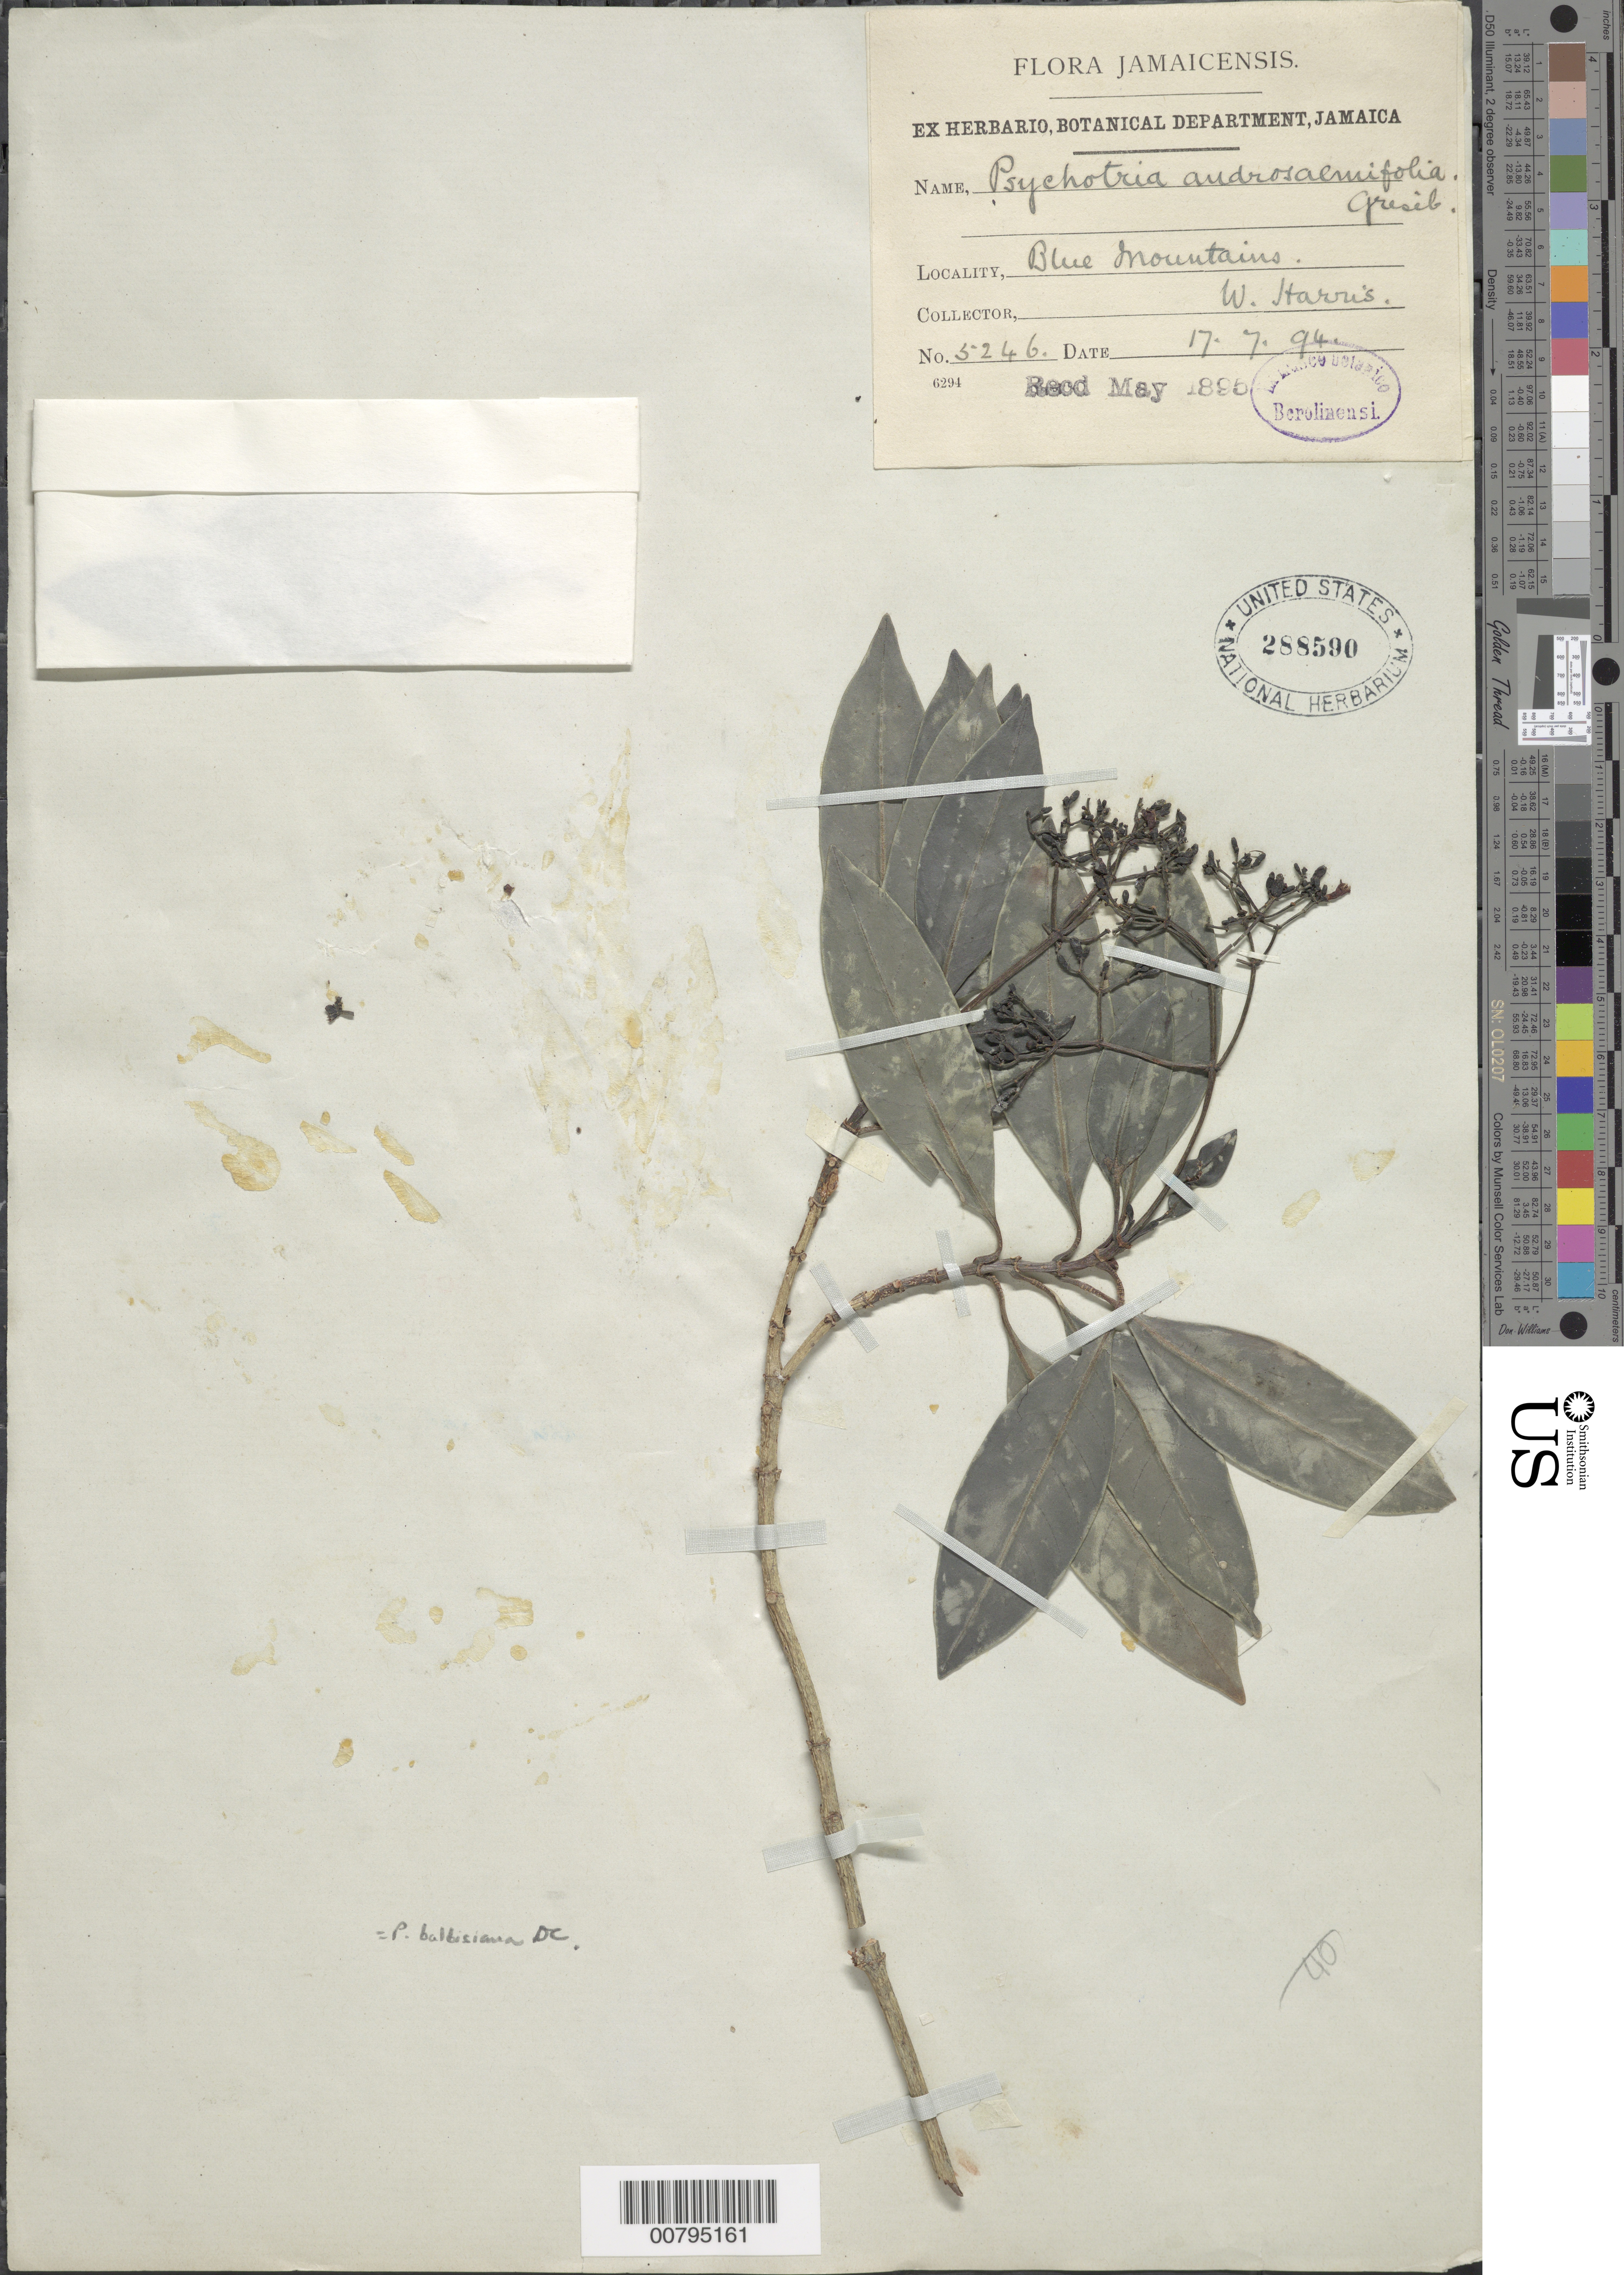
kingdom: Plantae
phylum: Tracheophyta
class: Magnoliopsida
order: Gentianales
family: Rubiaceae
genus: Psychotria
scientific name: Psychotria balbisiana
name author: DC.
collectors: W. H. Harris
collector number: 5246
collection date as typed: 17 Jul 1894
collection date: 1894-07-17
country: Jamaica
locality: Blue mountains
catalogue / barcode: US 288590